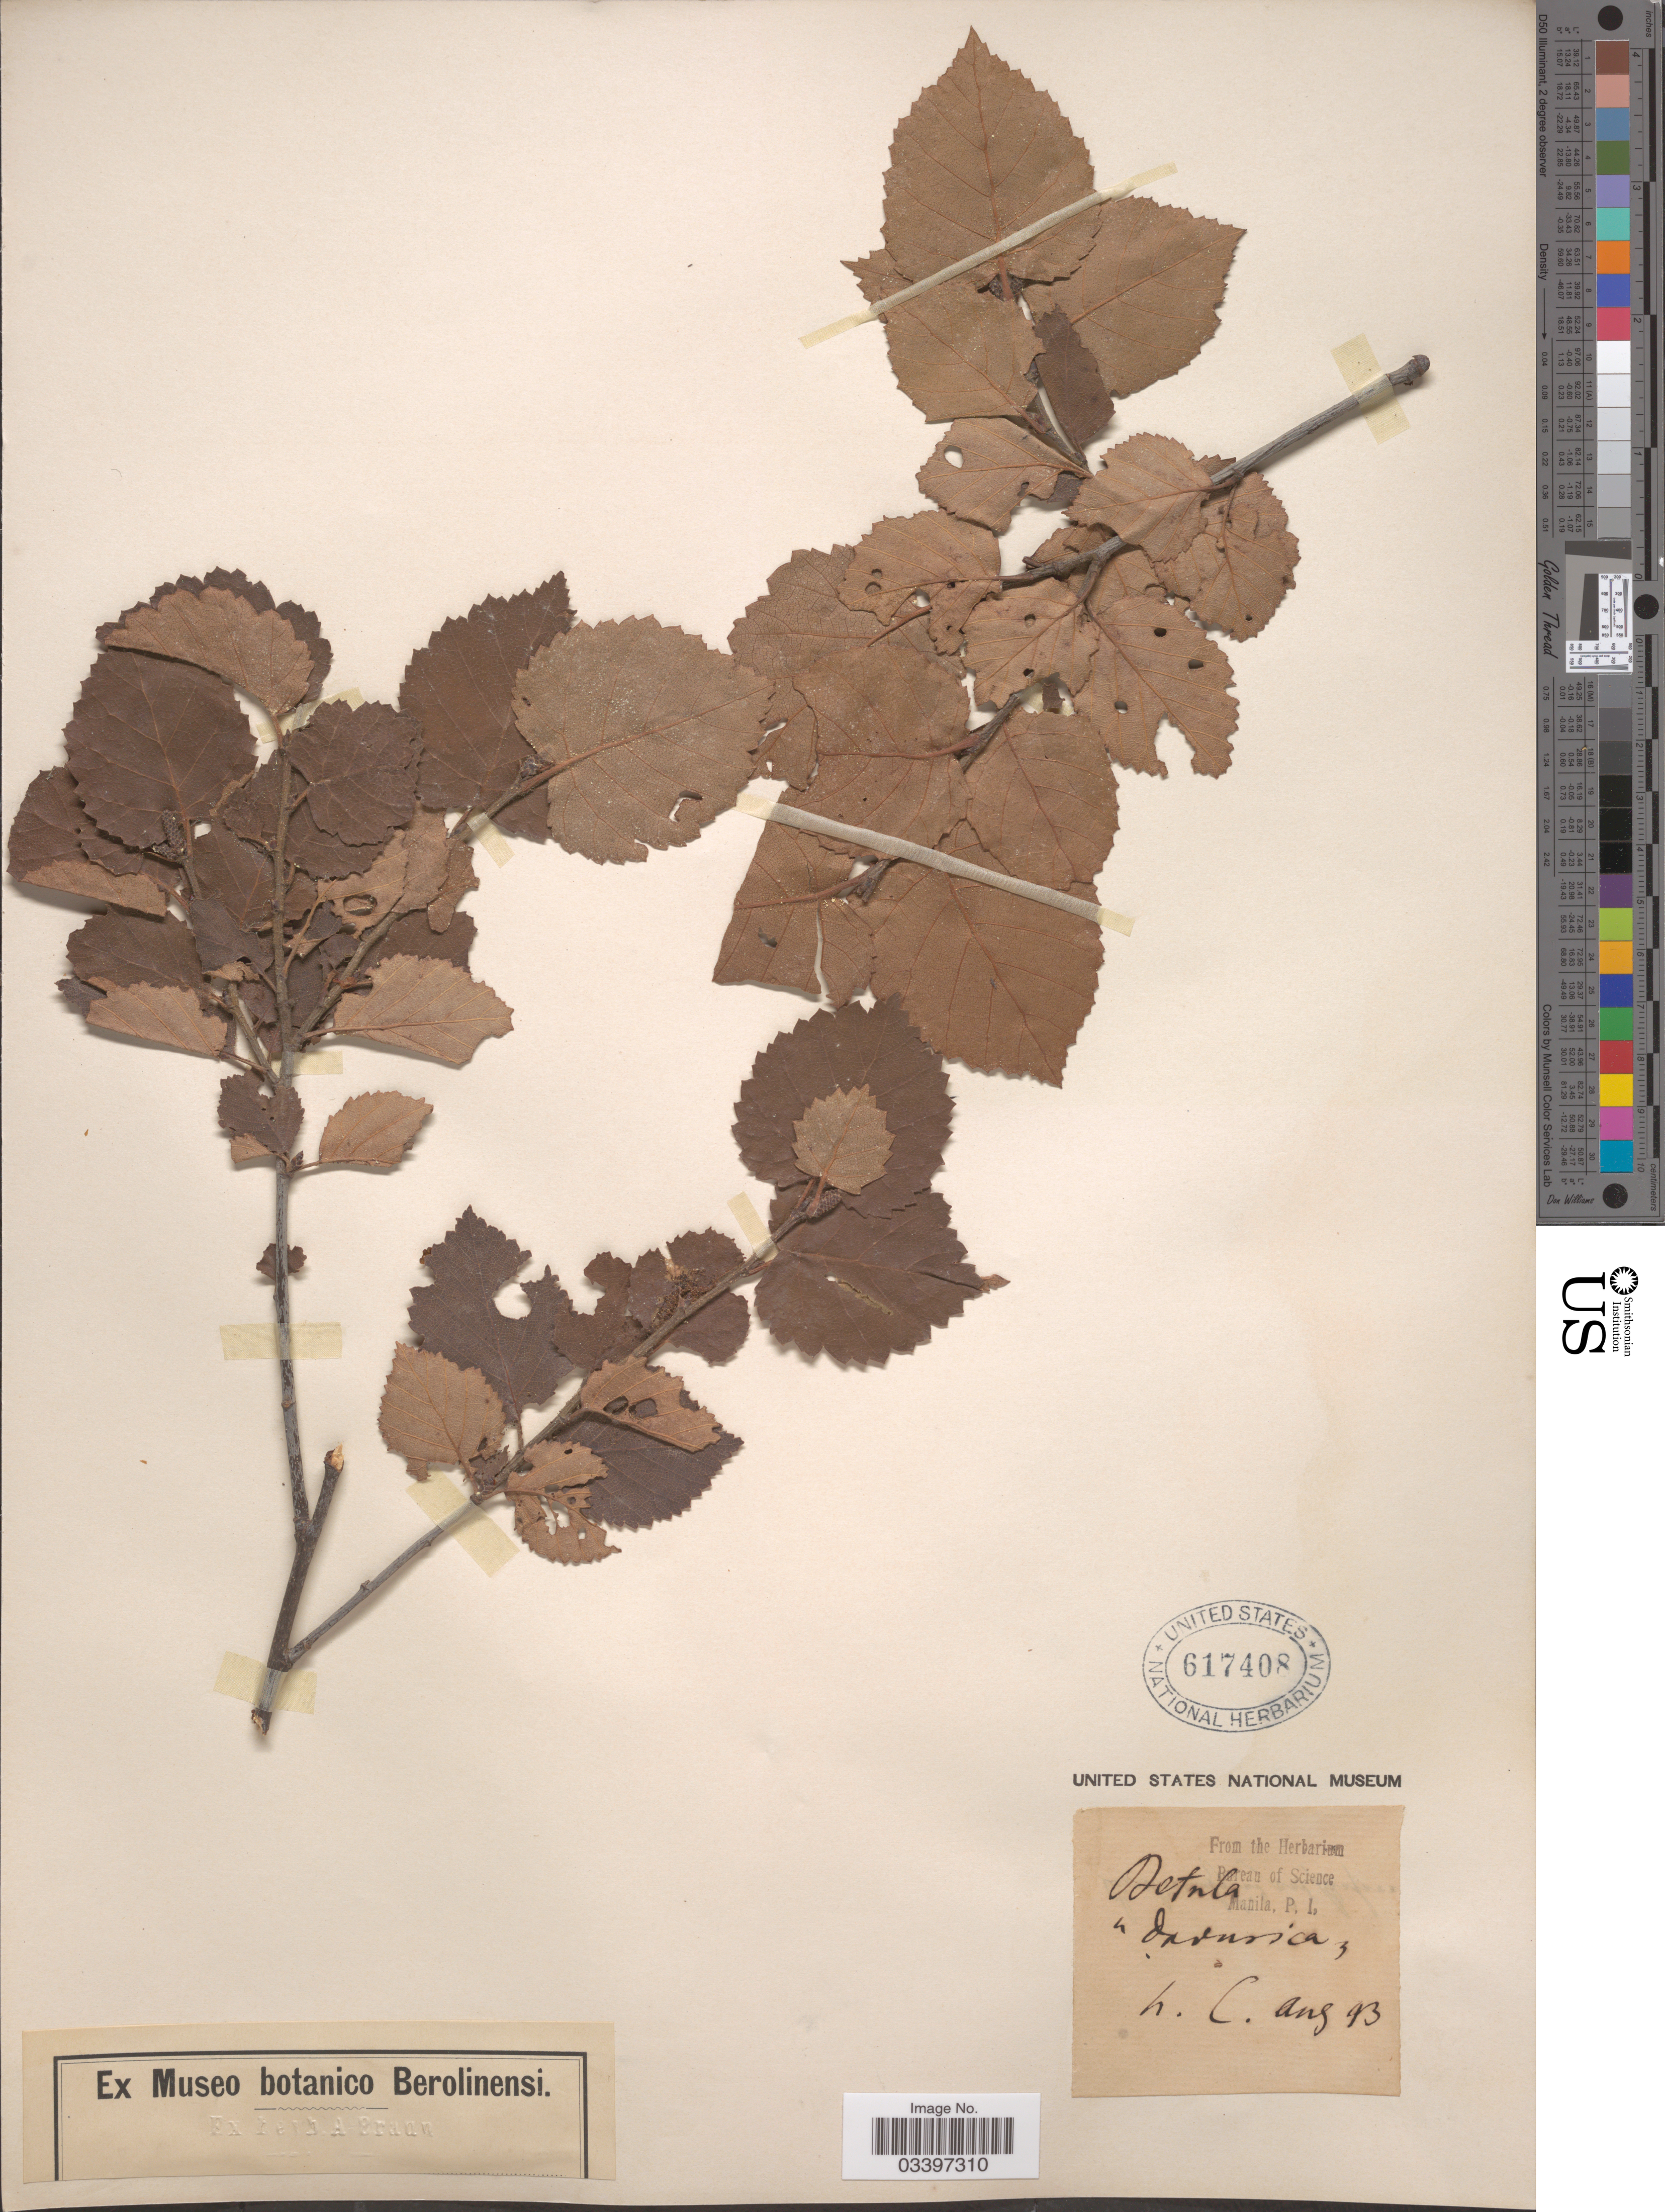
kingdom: Plantae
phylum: Tracheophyta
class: Magnoliopsida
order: Fagales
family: Betulaceae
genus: Betula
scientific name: Betula davurica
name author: Pall.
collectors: L. C.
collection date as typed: Transcribed d/m/y: /8/93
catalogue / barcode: US 617408